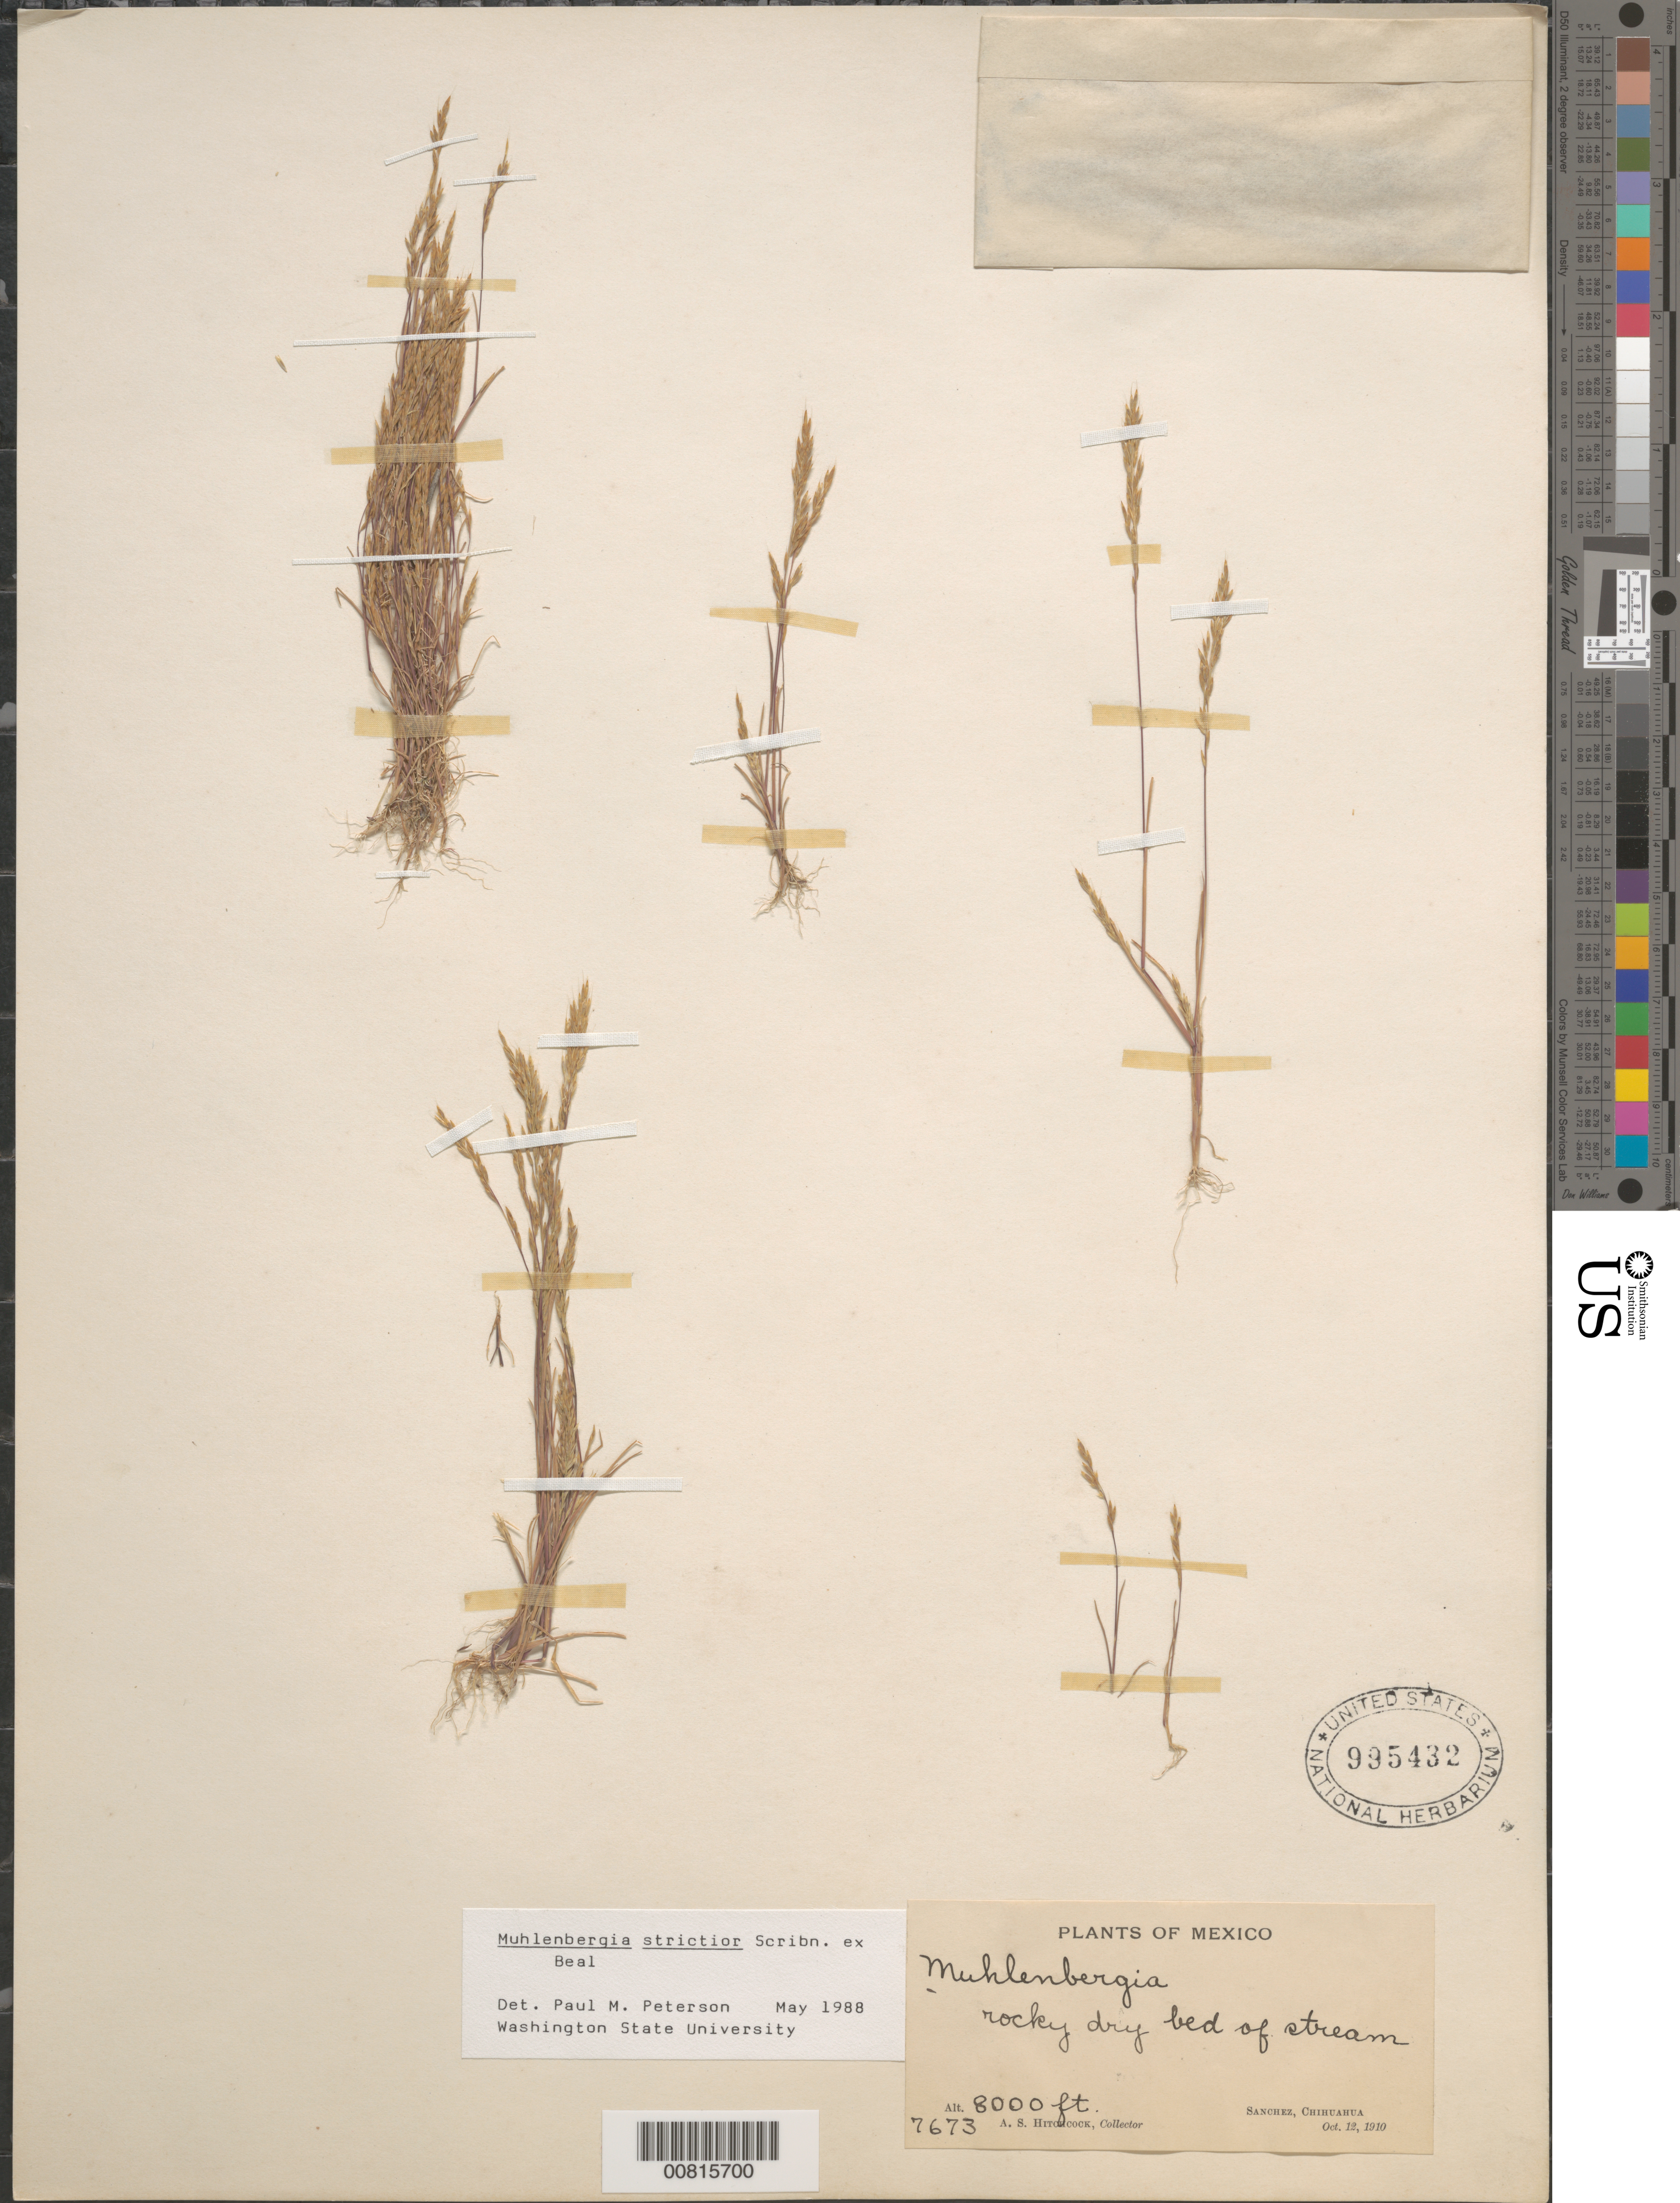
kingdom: Chromista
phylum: Ochrophyta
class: Bacillariophyceae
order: Coscinodiscales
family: Coscinodiscaceae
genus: Stoschia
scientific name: Stoschia janischii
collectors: A. S. Hitchcock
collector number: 7673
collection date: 1910-10-12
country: Mexico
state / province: Chihuahua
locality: Sanchez, Chih.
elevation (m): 2438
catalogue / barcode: US 995432